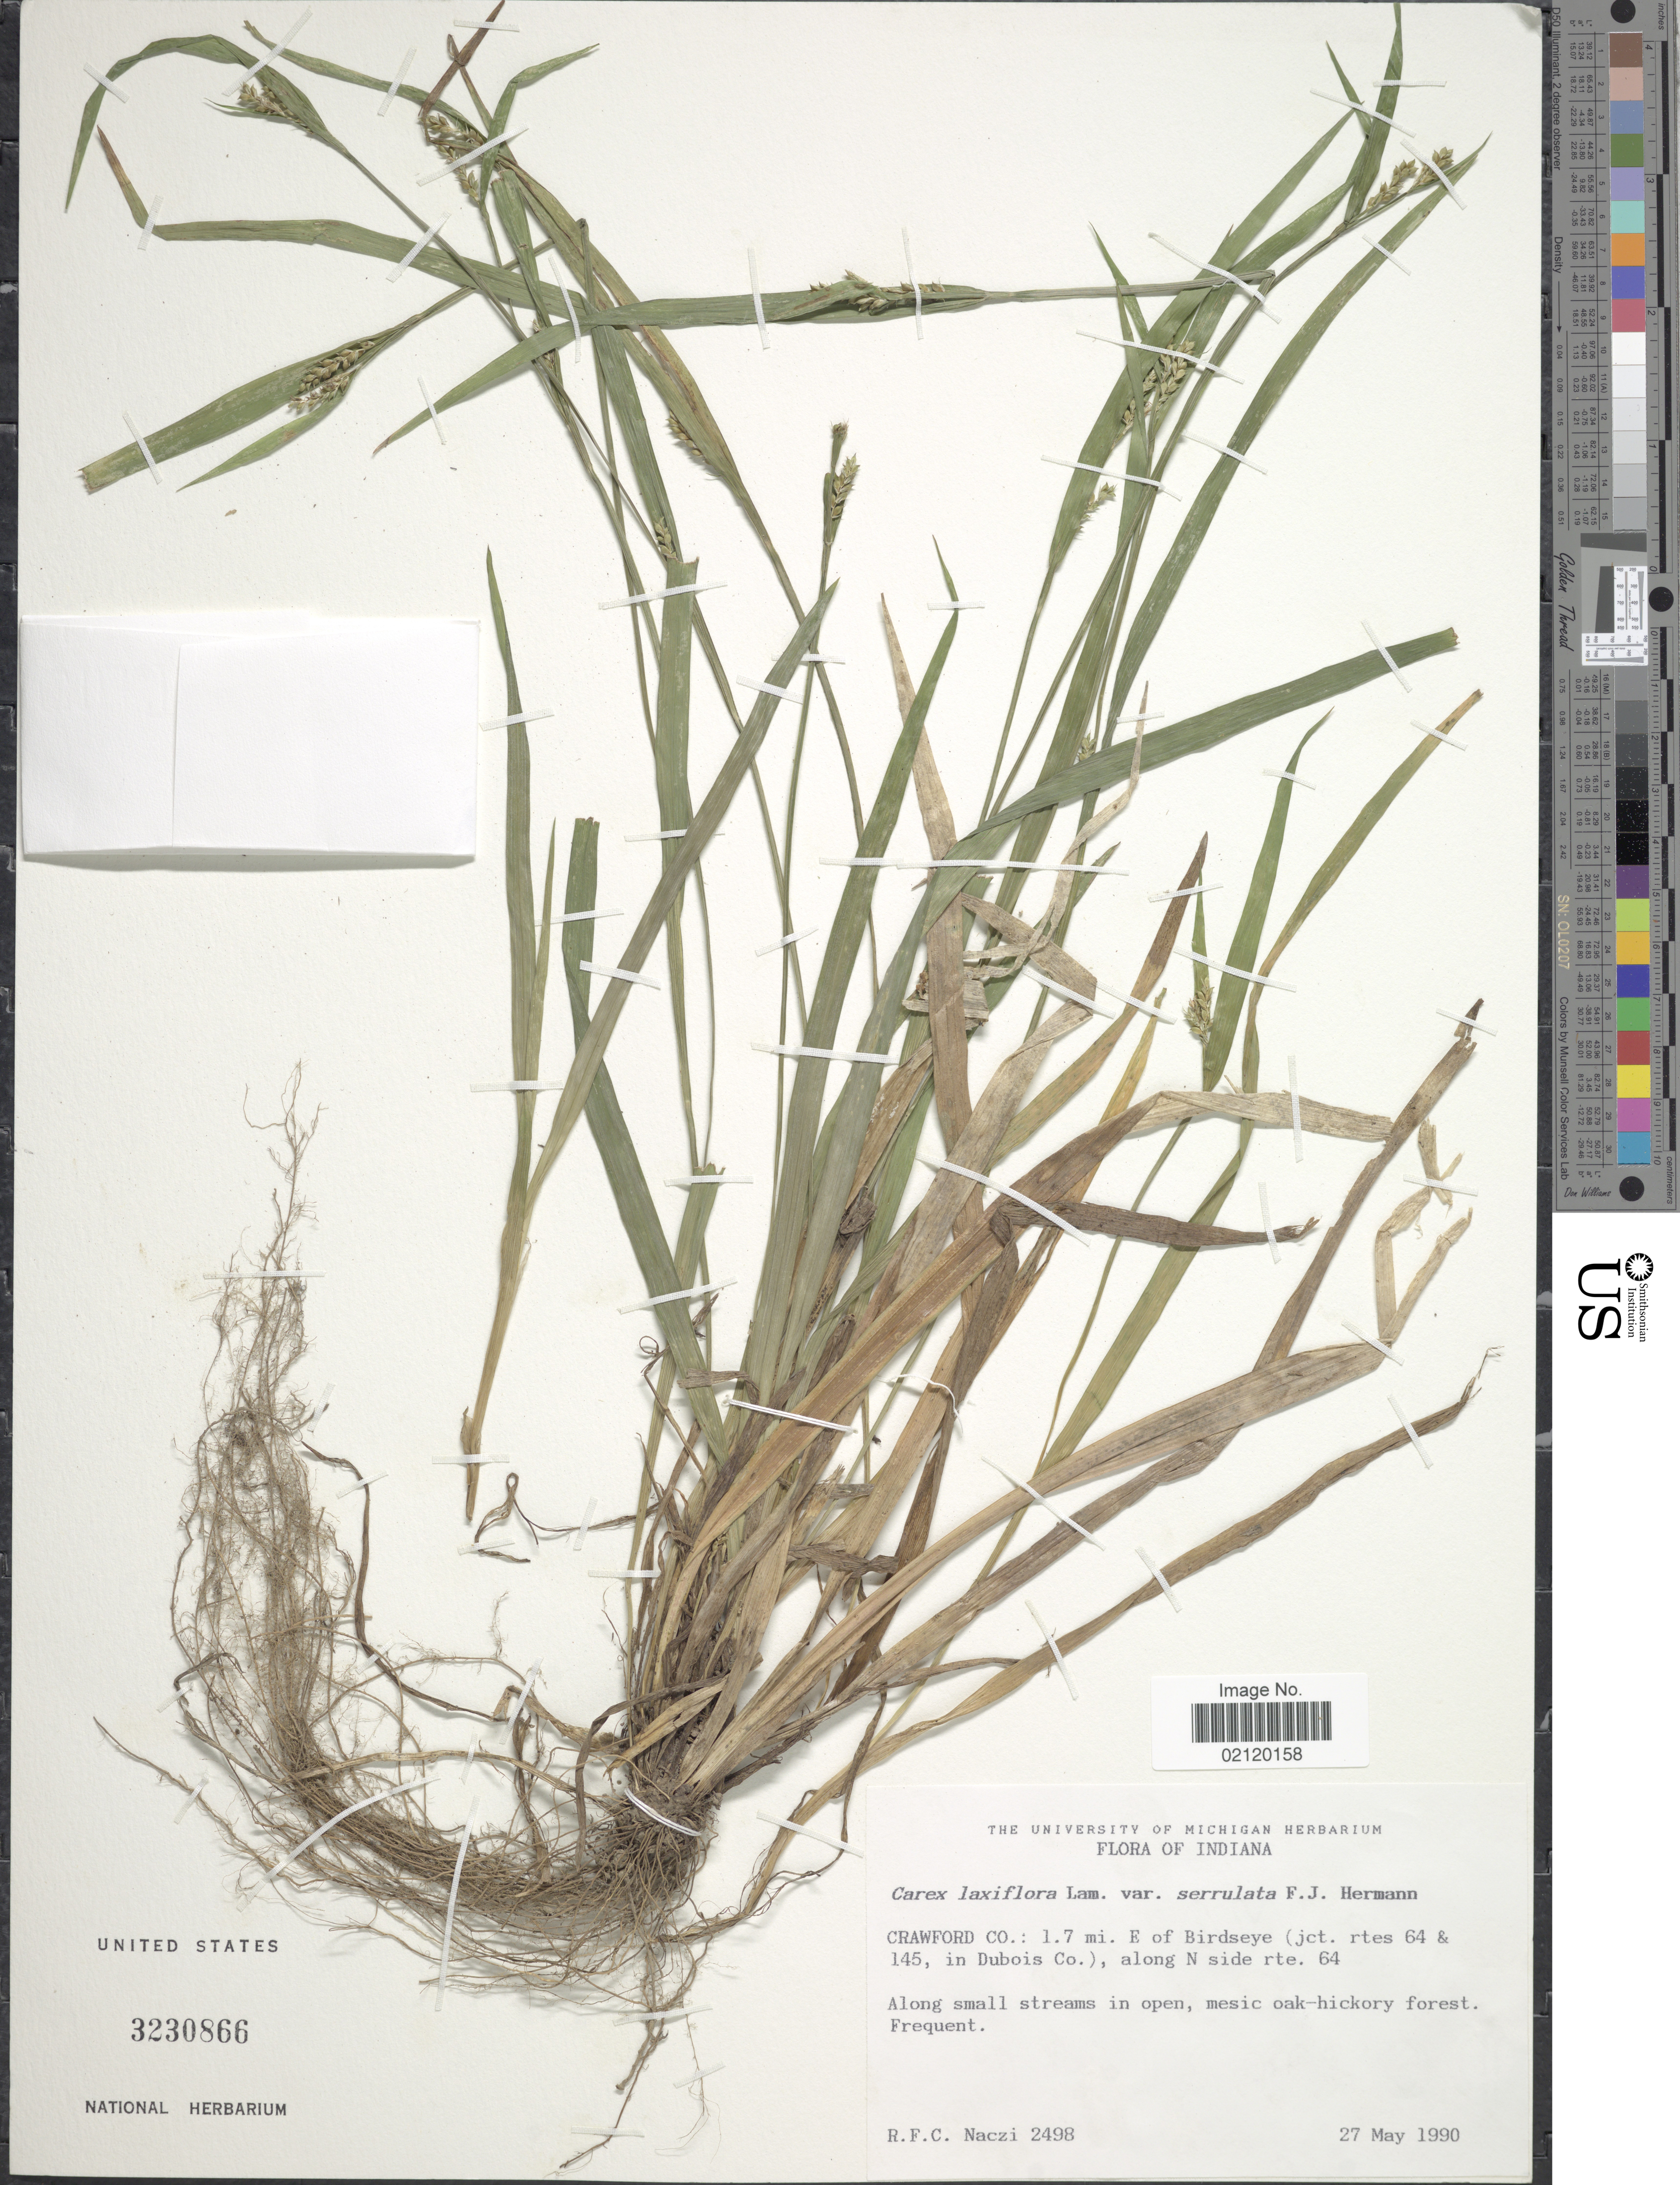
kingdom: Plantae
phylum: Tracheophyta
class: Liliopsida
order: Poales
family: Cyperaceae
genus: Carex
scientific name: Carex laxiflora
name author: Lam.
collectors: R. F. C. Naczi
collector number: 2498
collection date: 1990-05-27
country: United States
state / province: Indiana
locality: Crawford Co.: 1.7 mi. E of Birdseye (jct. rts 64 & 145, in Dubois Co.), along N side rte. 64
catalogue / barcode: US 3230866